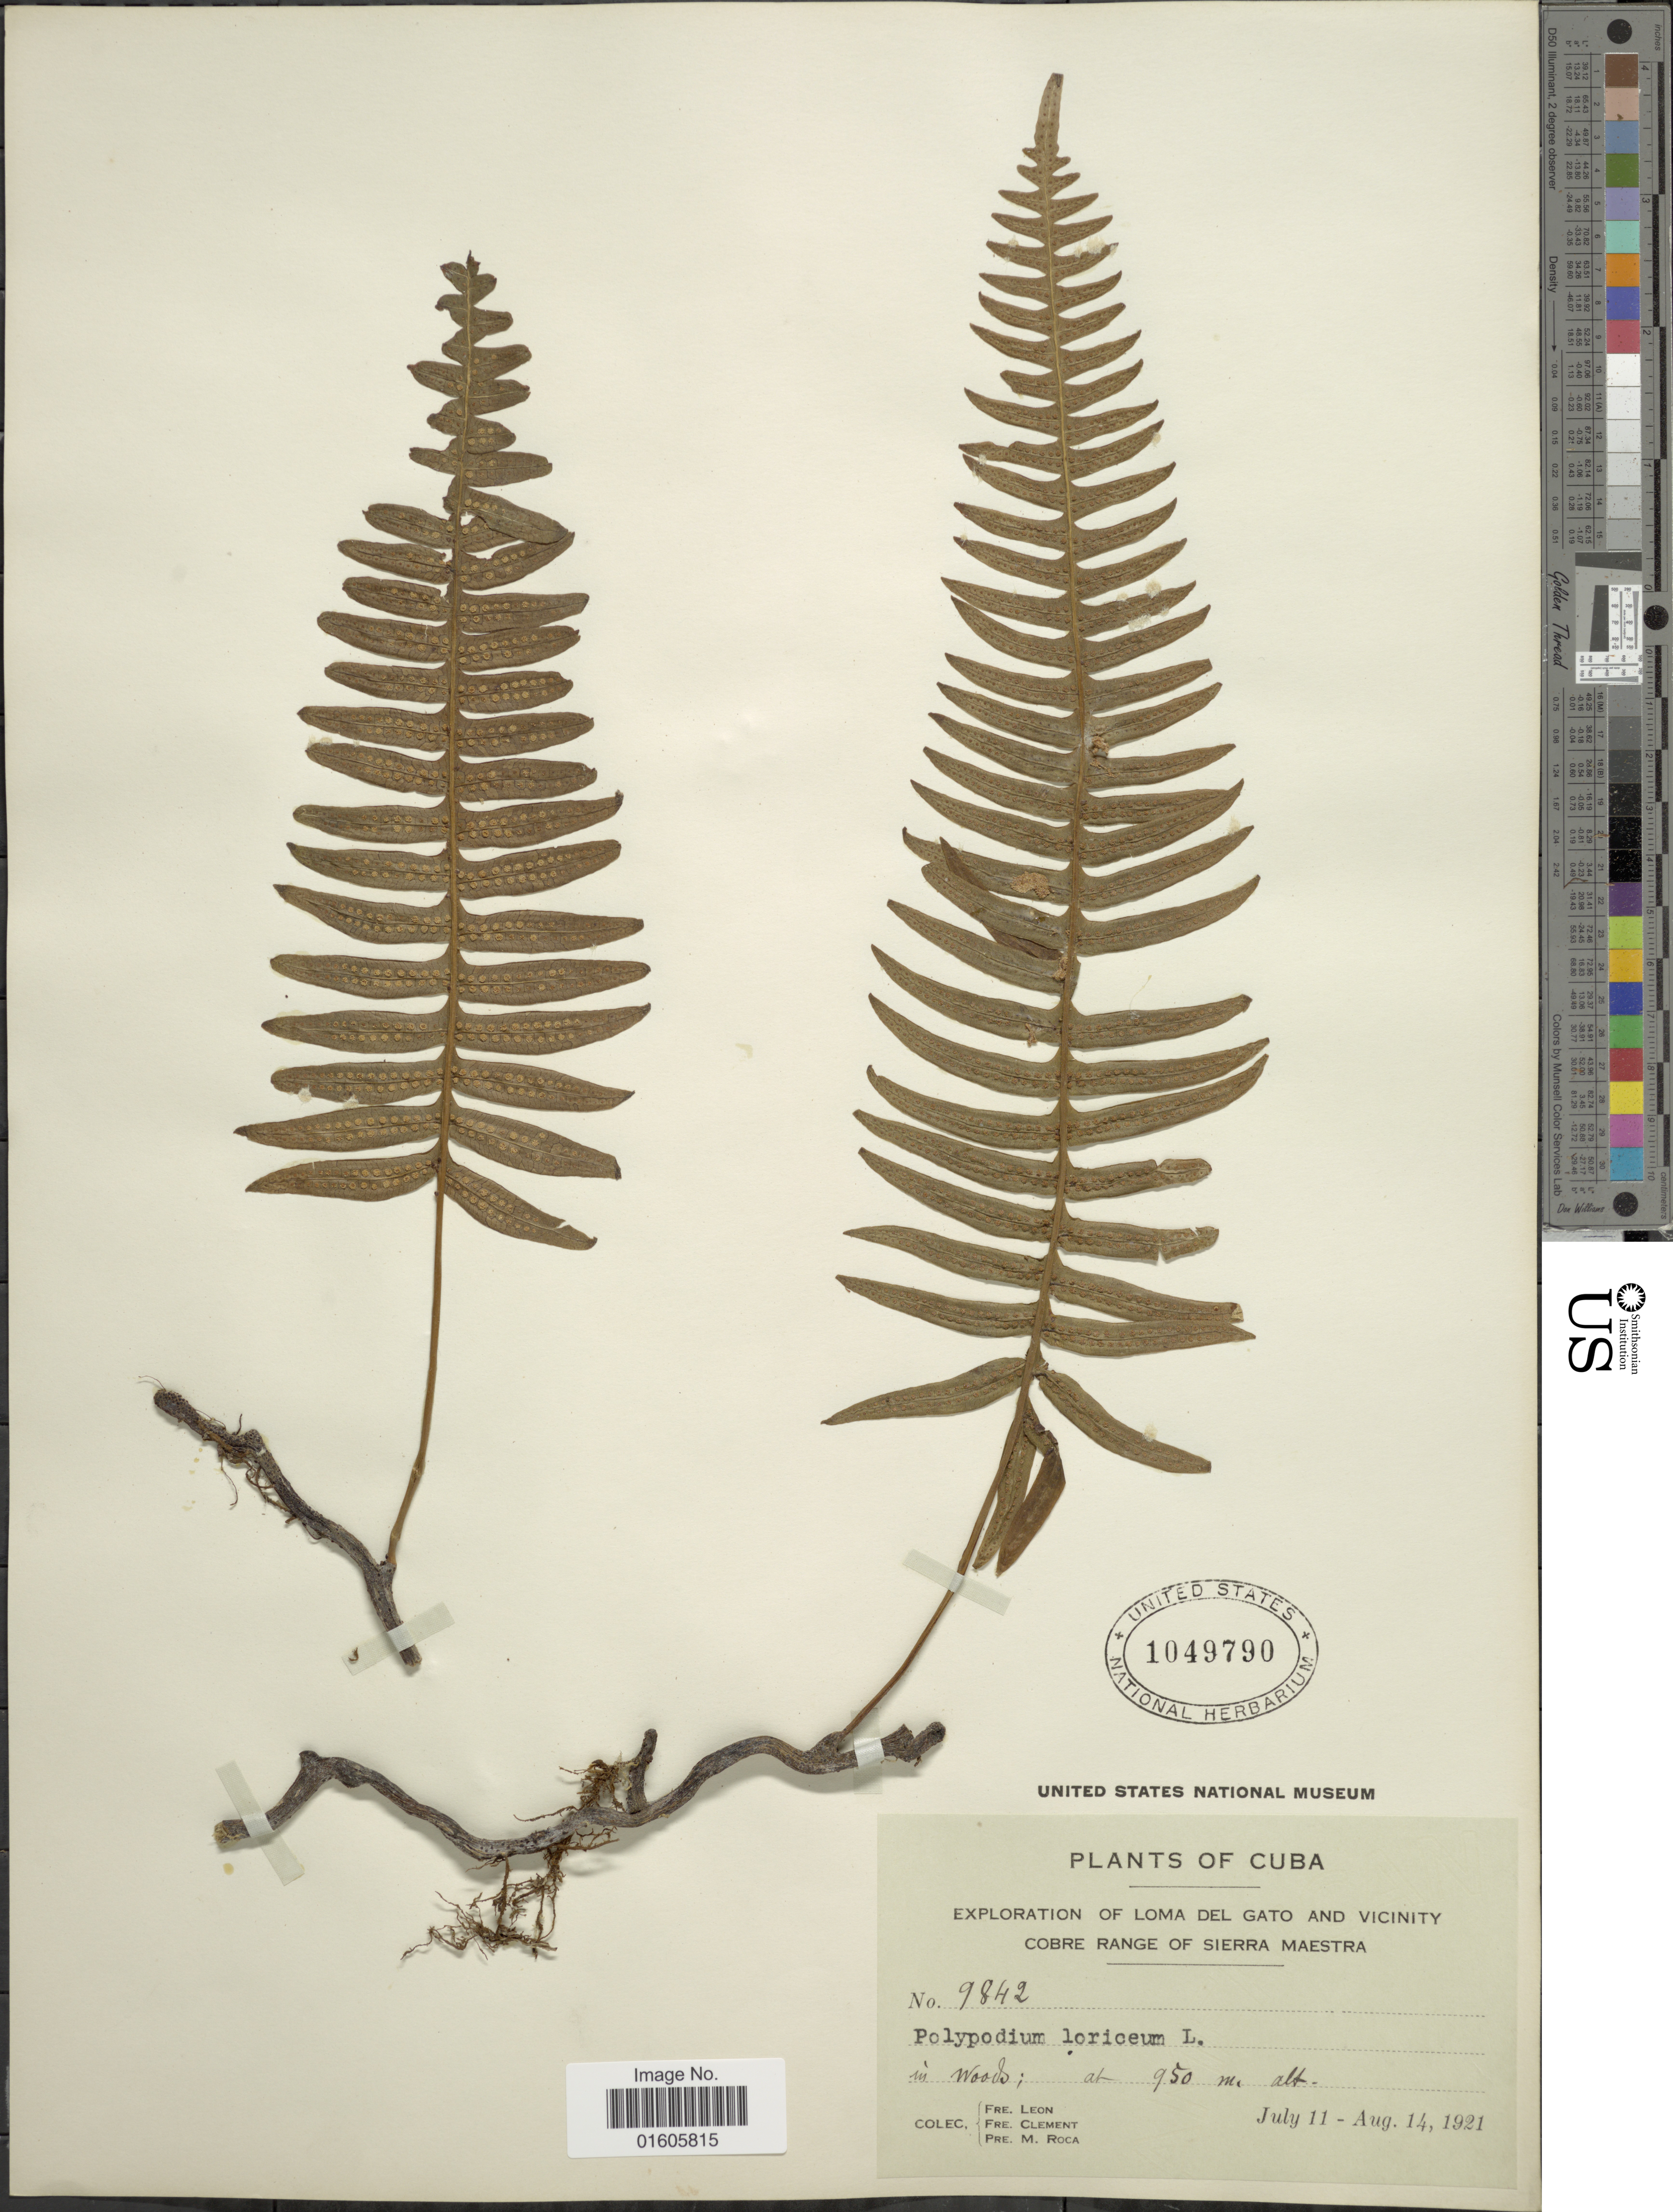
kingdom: Plantae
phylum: Tracheophyta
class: Polypodiopsida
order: Polypodiales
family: Polypodiaceae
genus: Serpocaulon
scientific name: Serpocaulon loriceum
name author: (L.) A.R. Sm.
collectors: Bro. León, B. Clement & P. Roca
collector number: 9842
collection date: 1921-07-11/1921-08-14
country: Cuba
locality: Loma del Gato and vicinity. Cobre Range of Sierra Maestra.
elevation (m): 950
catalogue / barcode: US 1049790